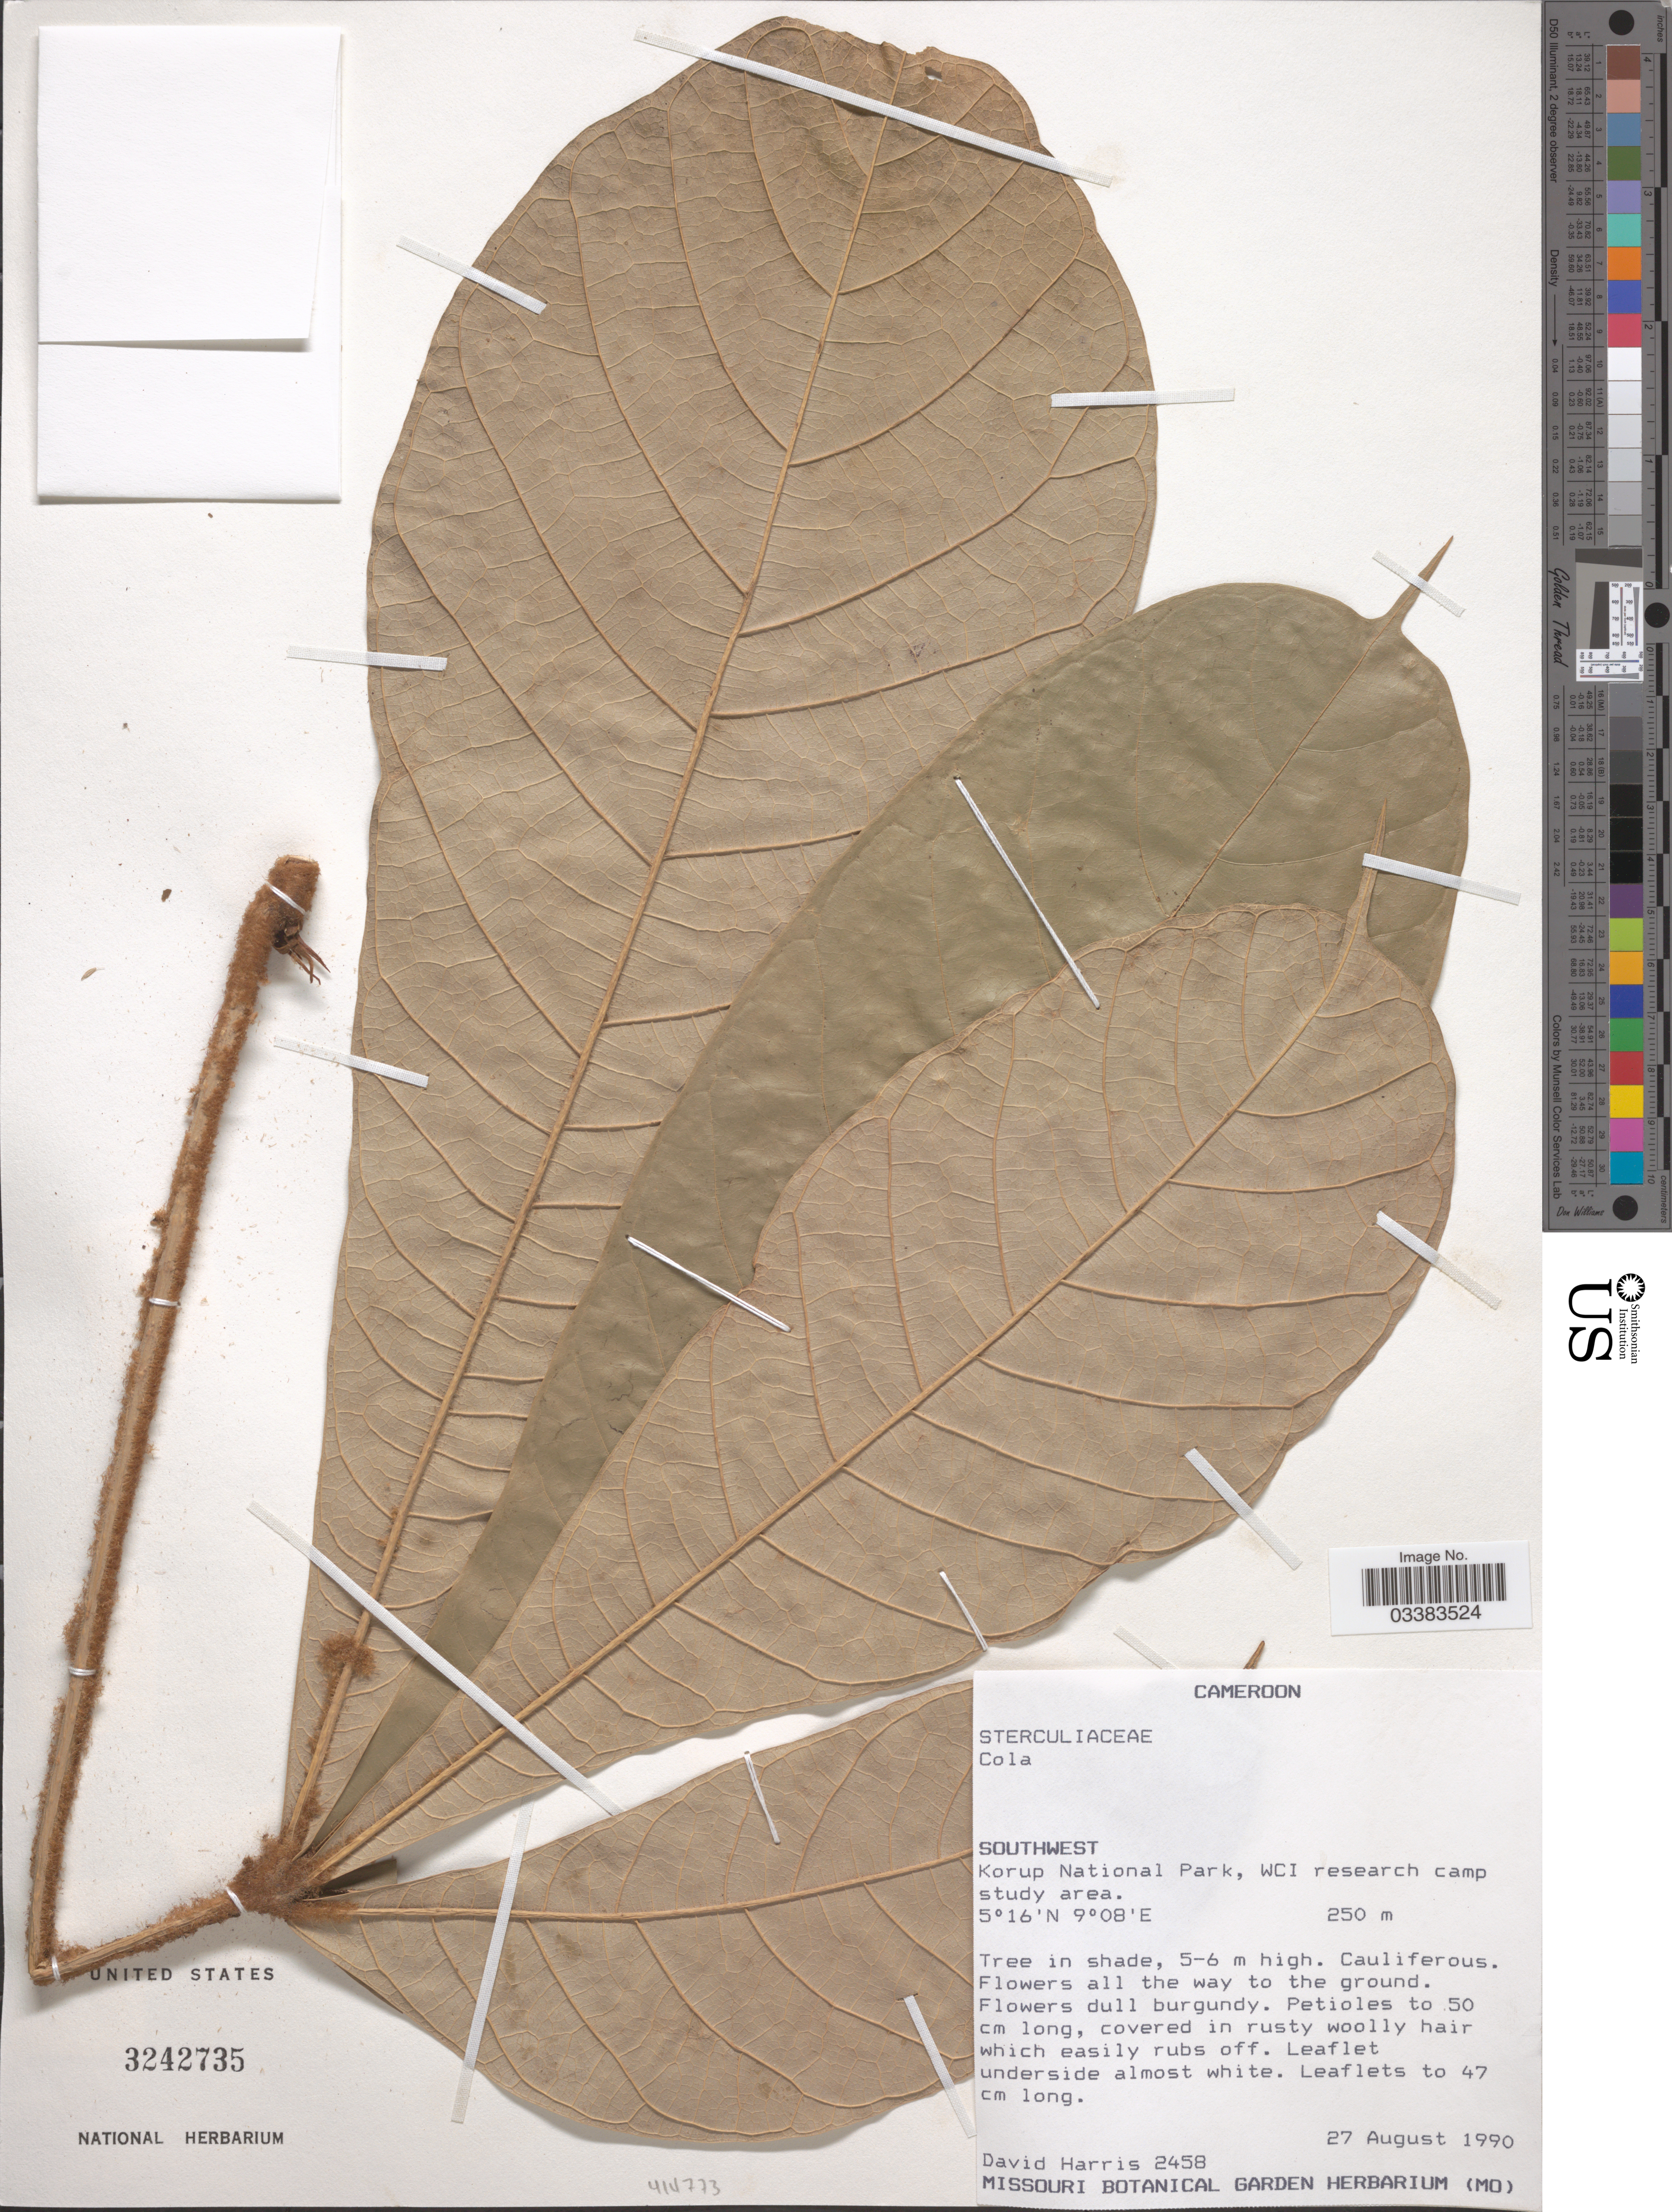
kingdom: Plantae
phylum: Tracheophyta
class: Magnoliopsida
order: Malvales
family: Malvaceae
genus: Cola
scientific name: Cola sp.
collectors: D. Harris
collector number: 2458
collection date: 1990-08-27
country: Cameroon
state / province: Sud-Ouest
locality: Southwest. Korup National Park, WCI research camp study area.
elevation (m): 250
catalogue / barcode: US 3242735